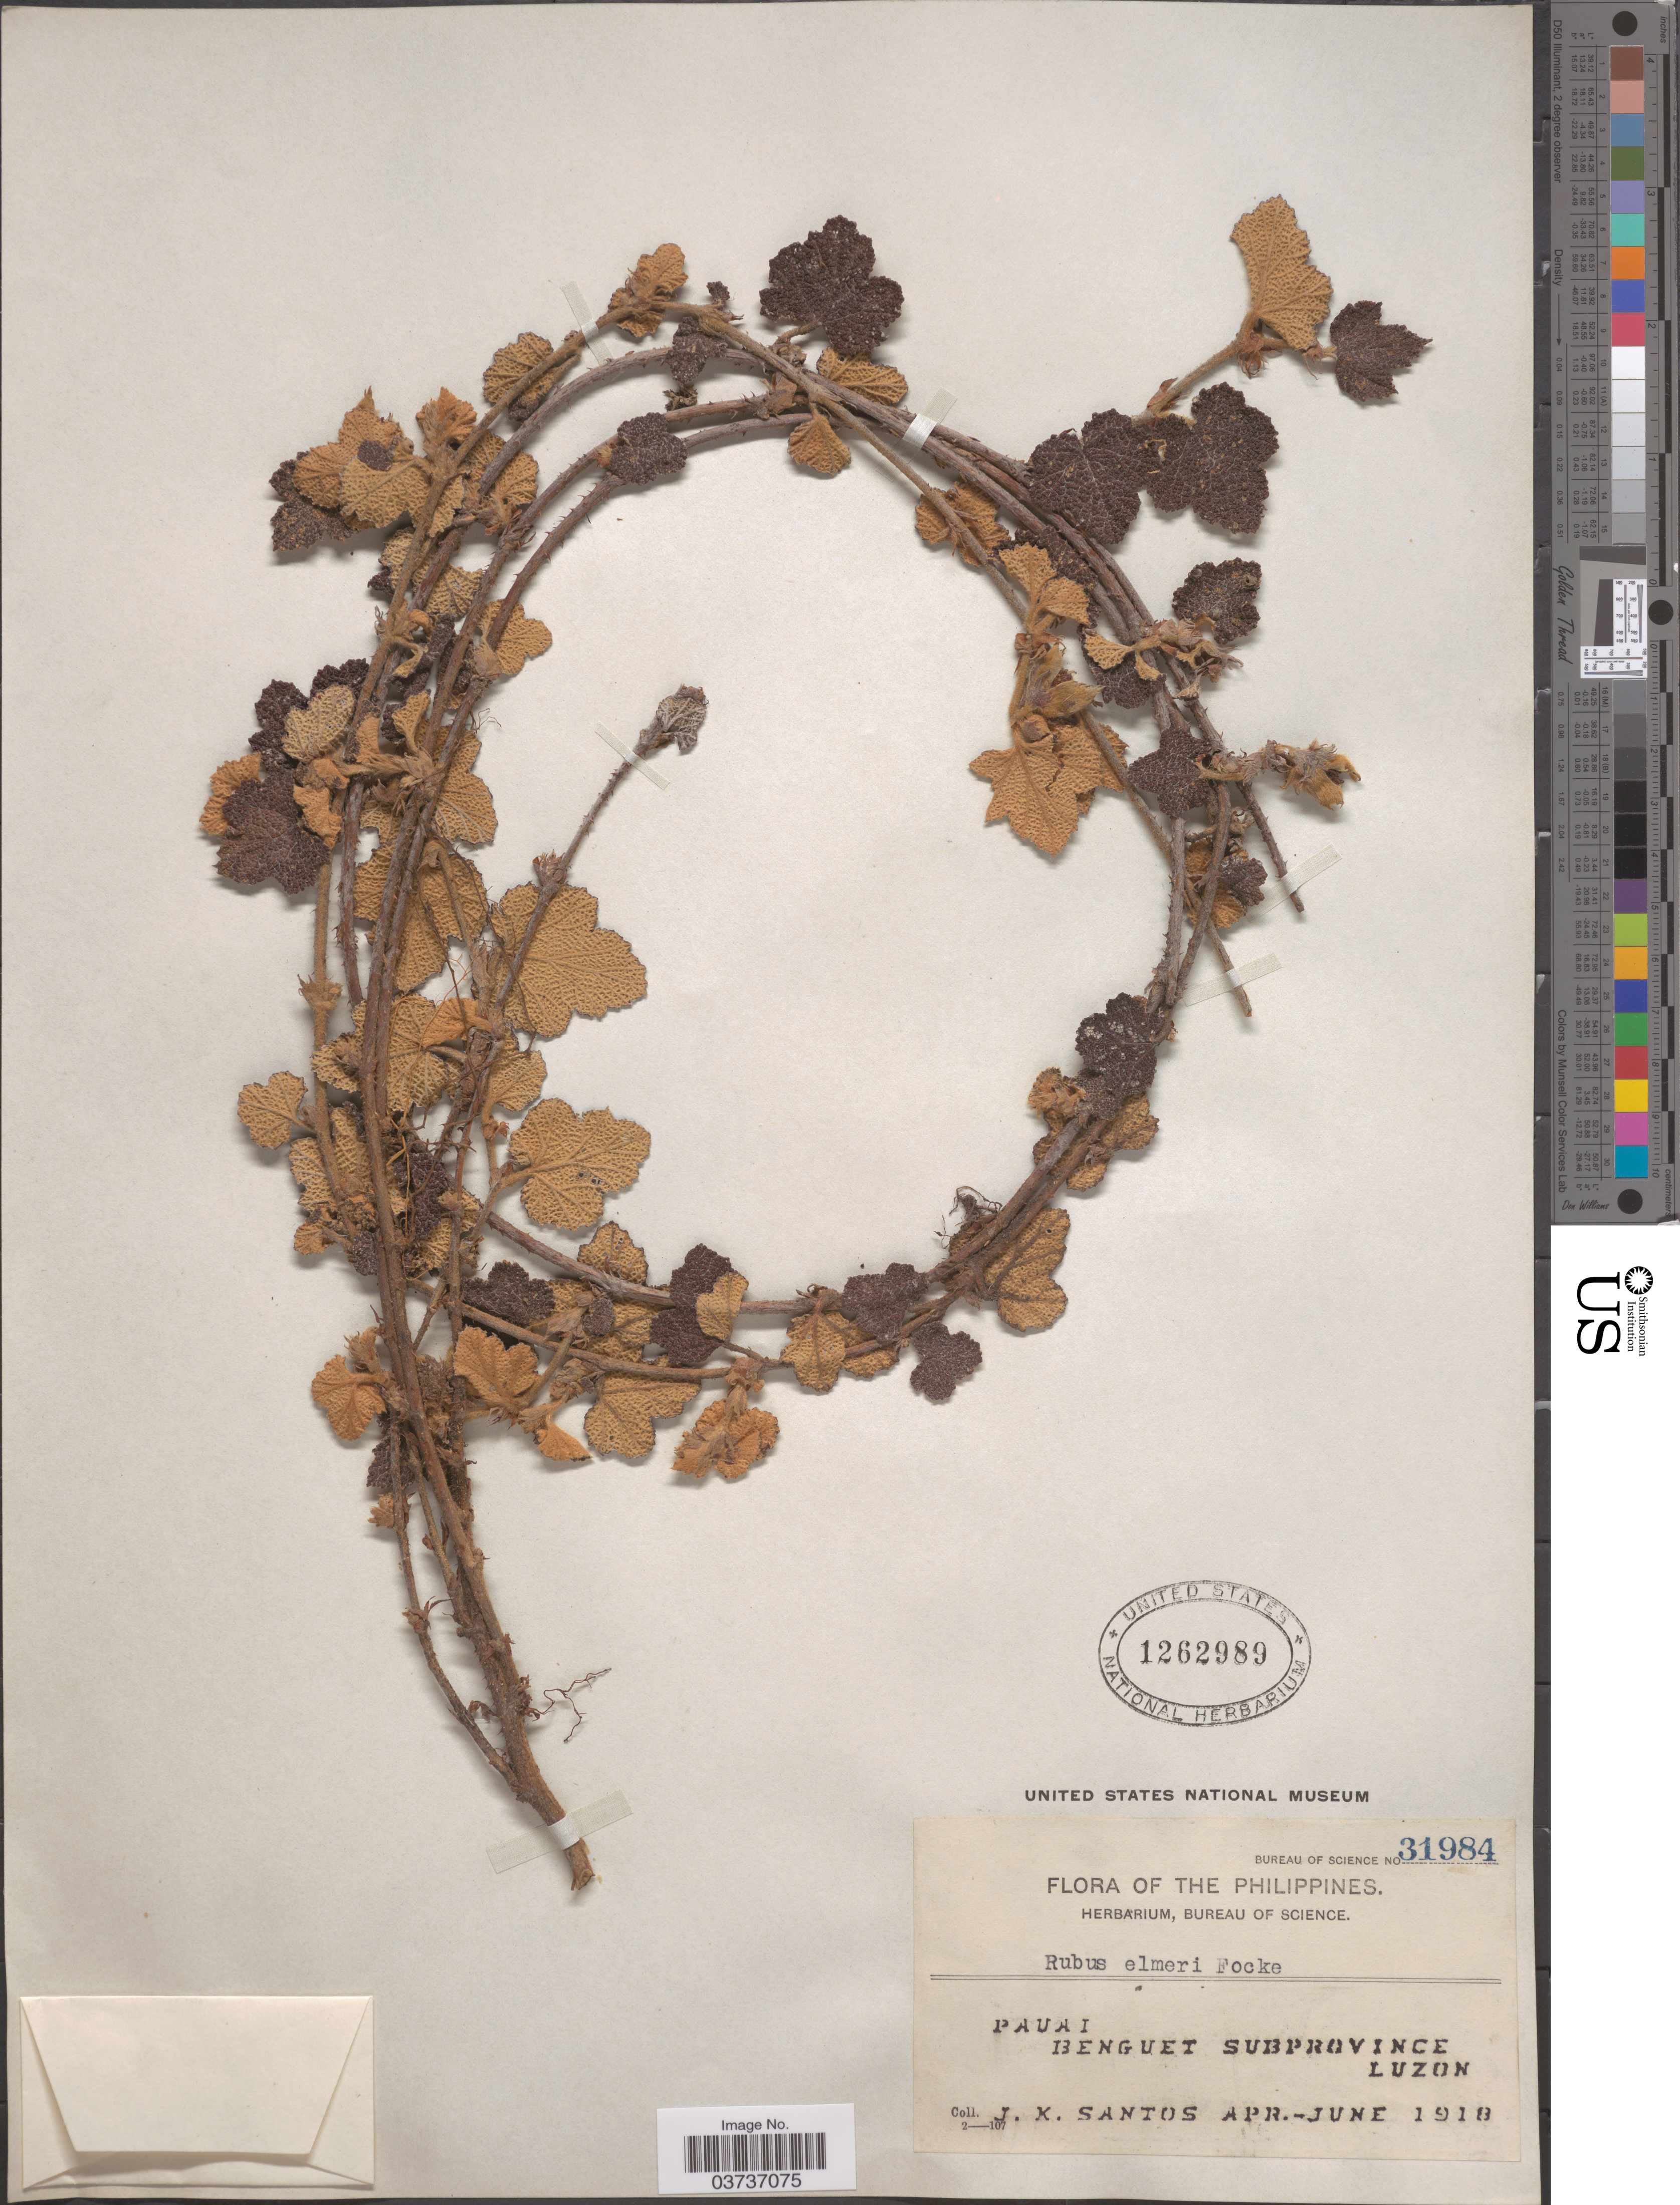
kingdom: Plantae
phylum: Tracheophyta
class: Magnoliopsida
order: Rosales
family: Rosaceae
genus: Rubus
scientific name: Rubus rolfei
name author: S. Vidal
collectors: J. K. Santos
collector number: Bureau of Science 31984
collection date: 1918-04/1918-06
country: Philippines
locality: Pauai. Benguet Subprovince. Luzon.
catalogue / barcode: US 1262989